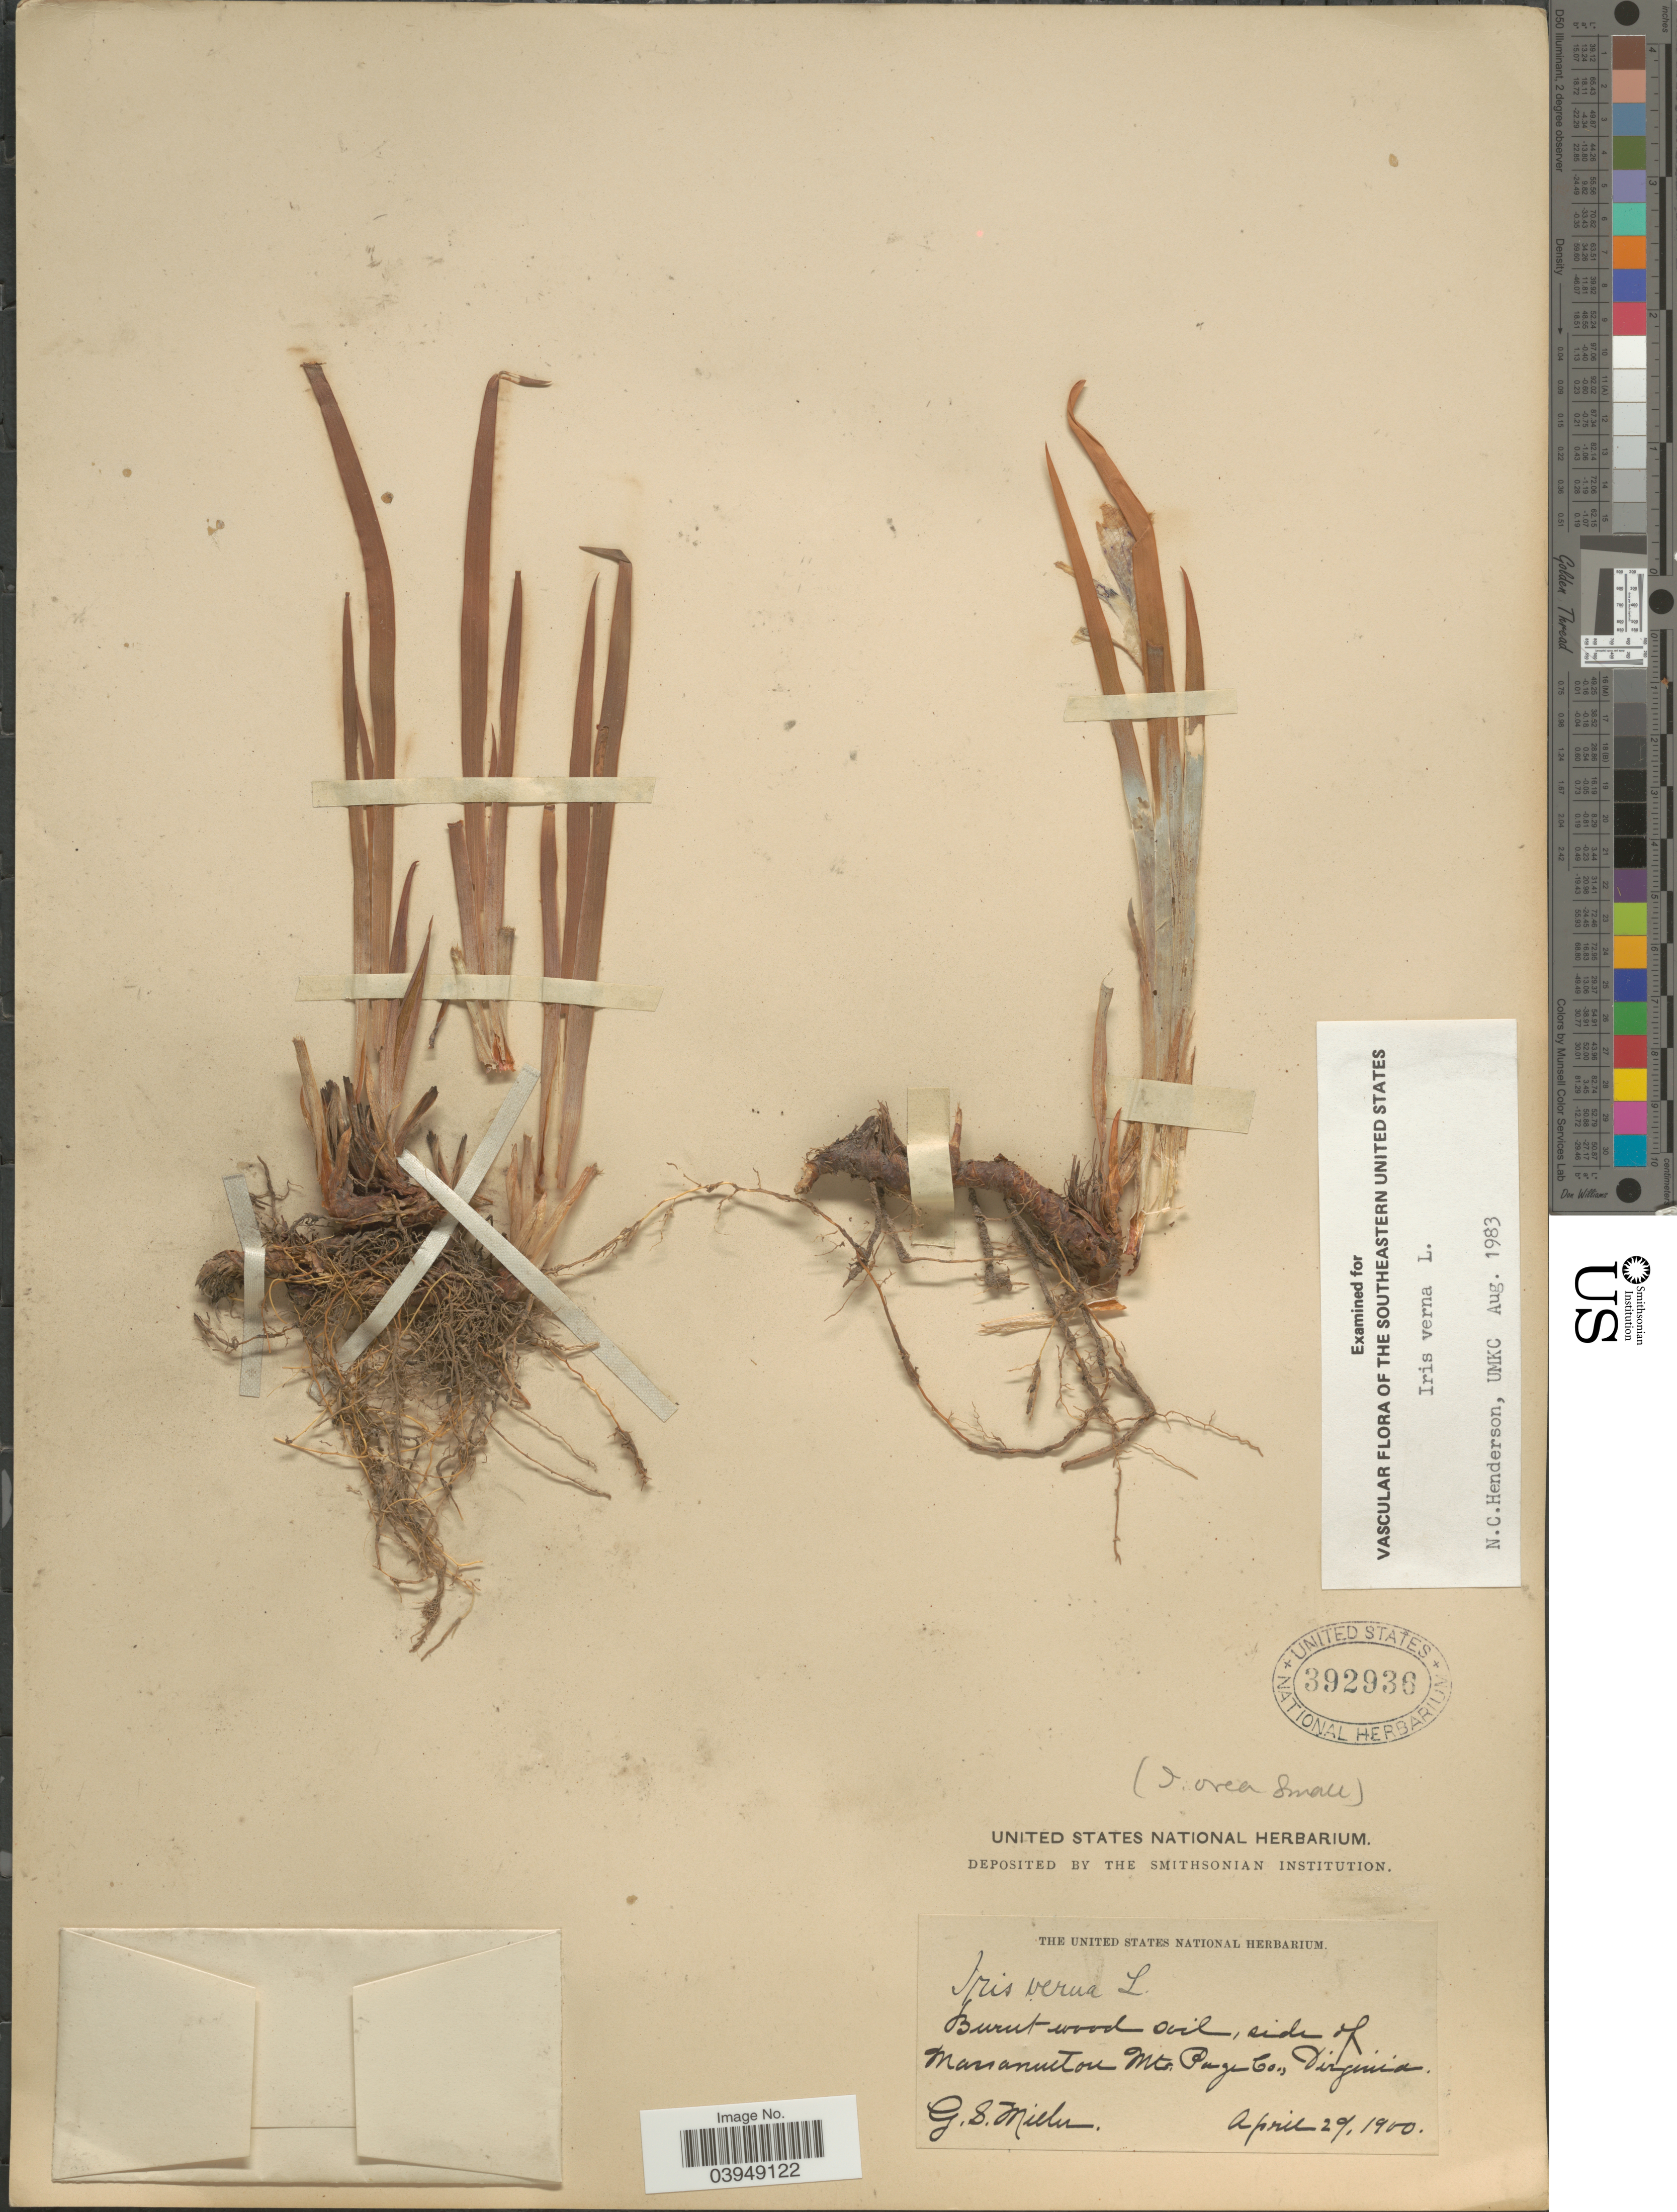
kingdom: Plantae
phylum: Tracheophyta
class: Liliopsida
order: Asparagales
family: Iridaceae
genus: Iris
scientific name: Iris verna var. smalliana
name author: Fernald ex M.E. Edwards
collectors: G. S. Miller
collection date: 1900-04-29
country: United States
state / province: Virginia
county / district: Page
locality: Side of Massanutton Mts. Page Co.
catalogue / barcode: US 392936